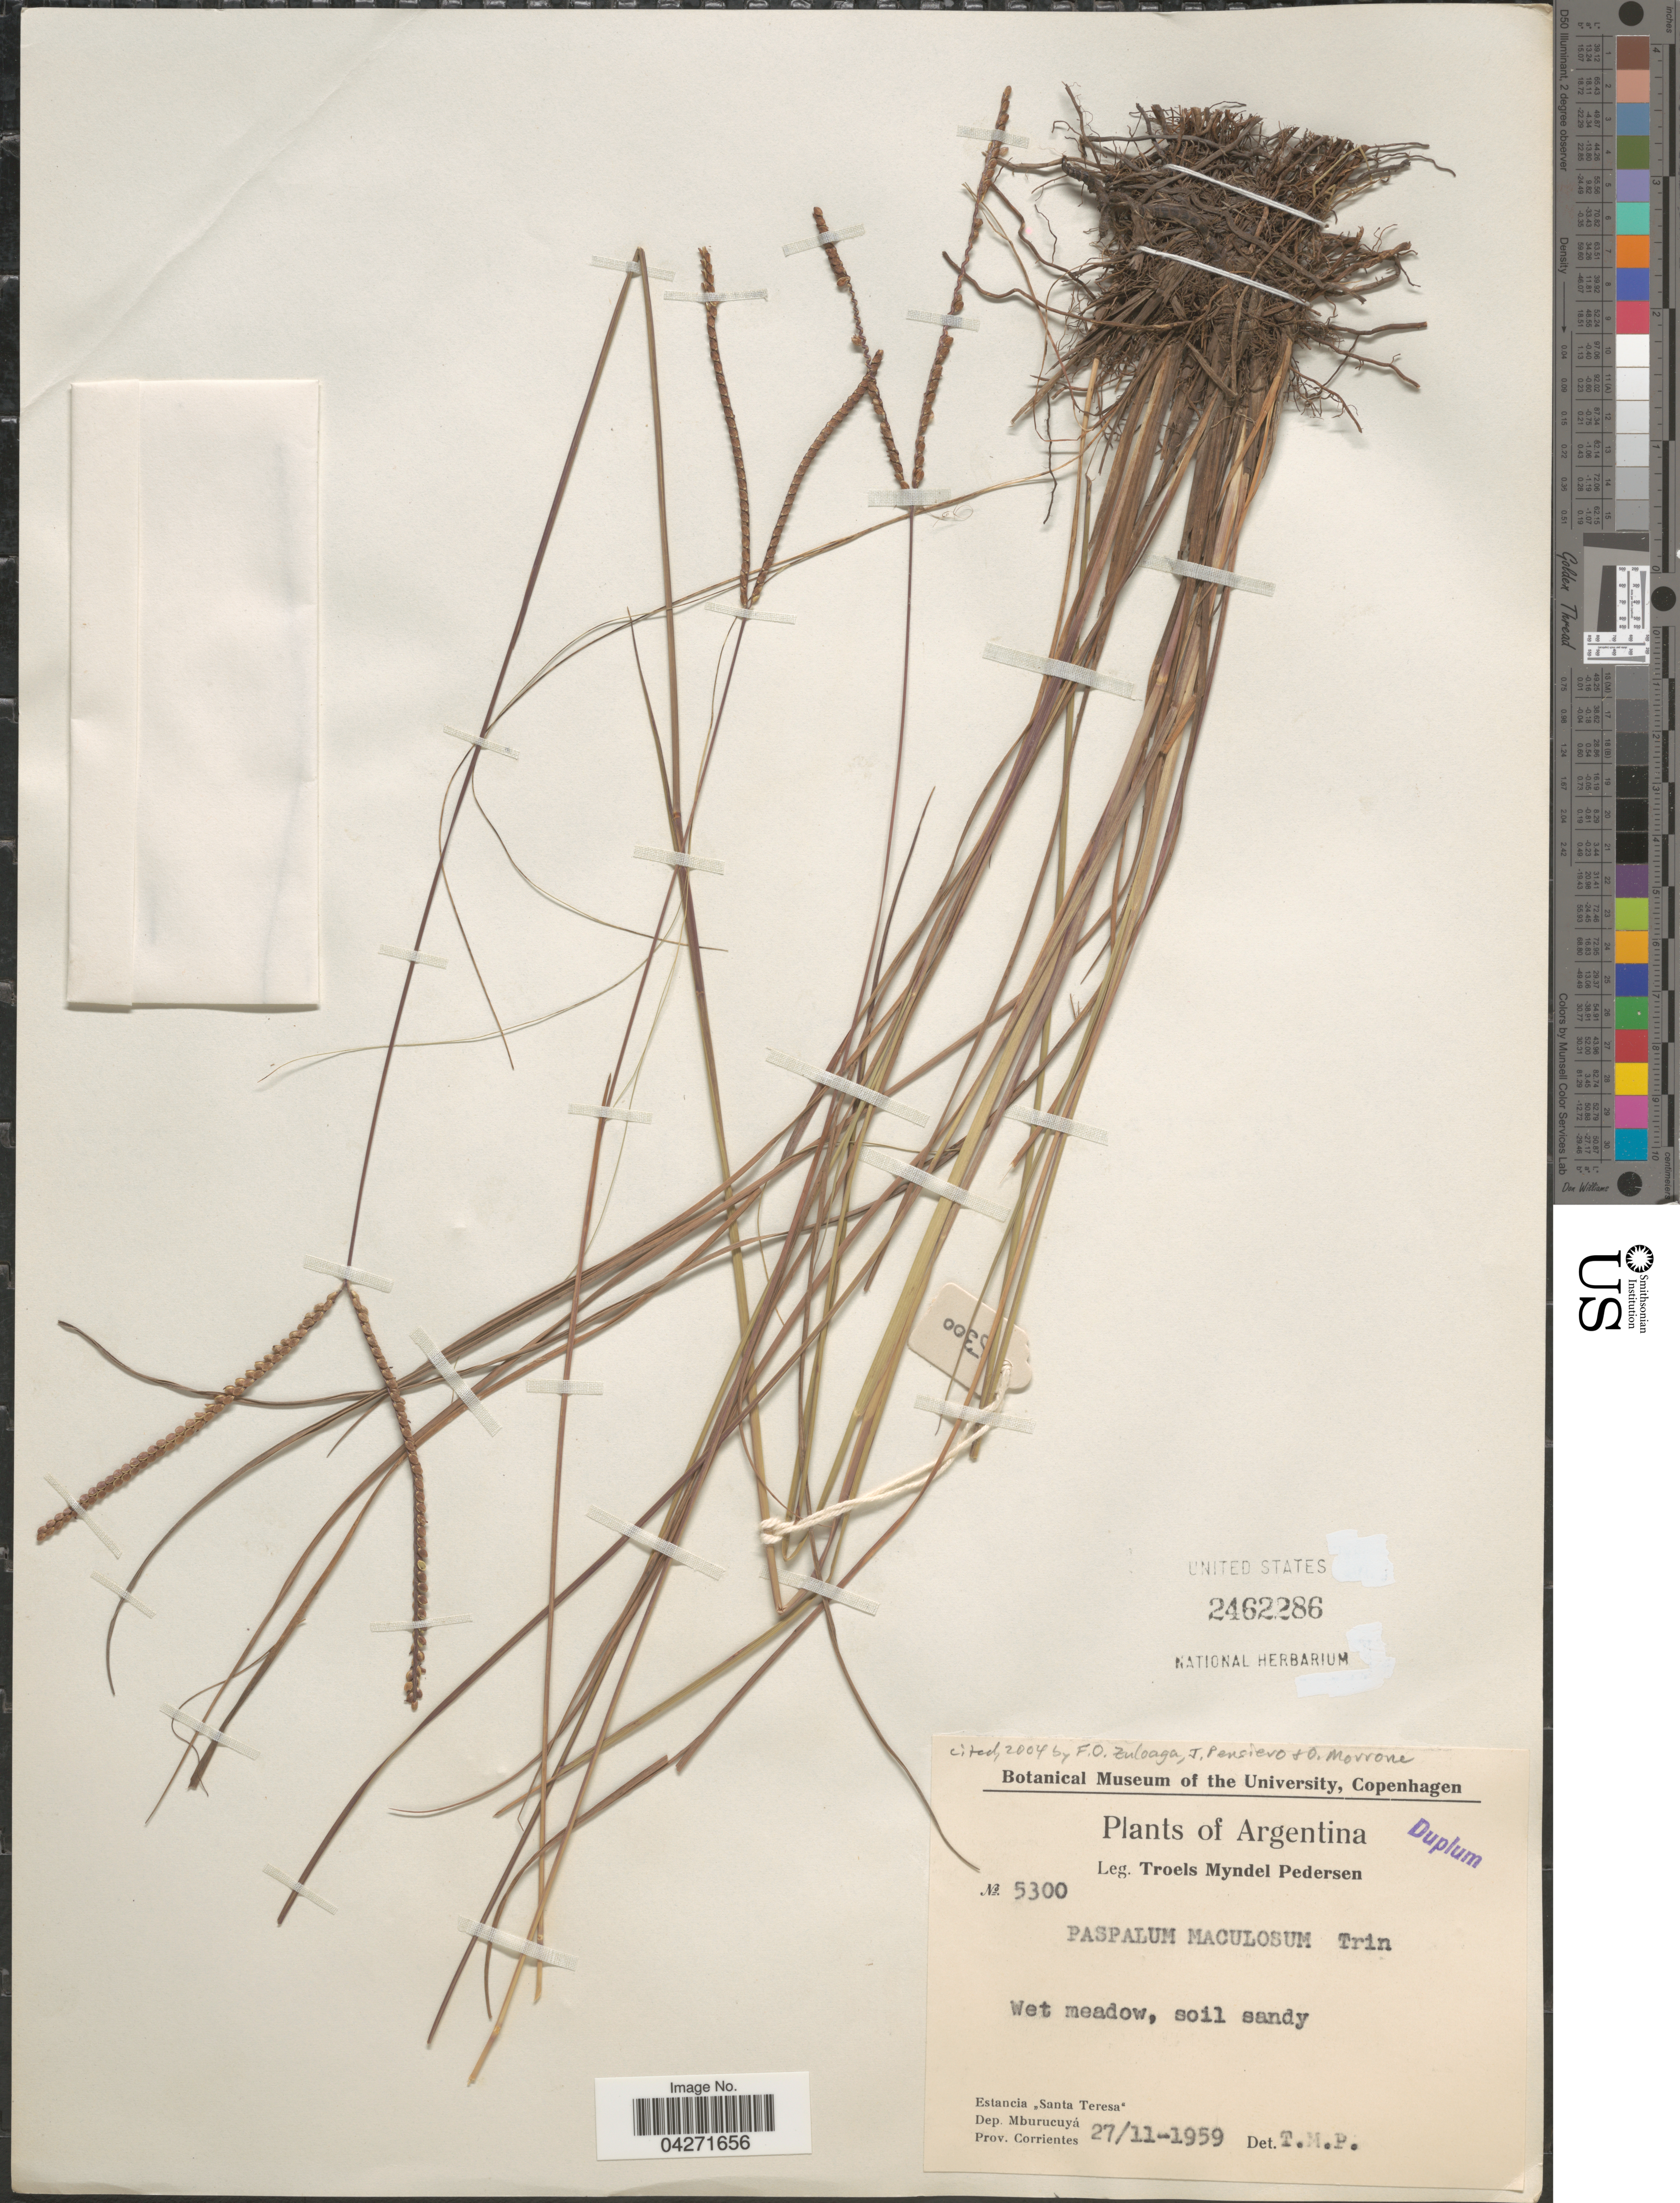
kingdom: Plantae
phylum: Tracheophyta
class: Liliopsida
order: Poales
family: Poaceae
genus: Paspalum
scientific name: Paspalum maculosum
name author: Trin.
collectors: T. Pederson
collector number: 5300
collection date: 1959-11-27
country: Argentina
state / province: Corrientes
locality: Estancia "Santa Teresa". Dep. Mburucuyá.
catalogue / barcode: US 2462286